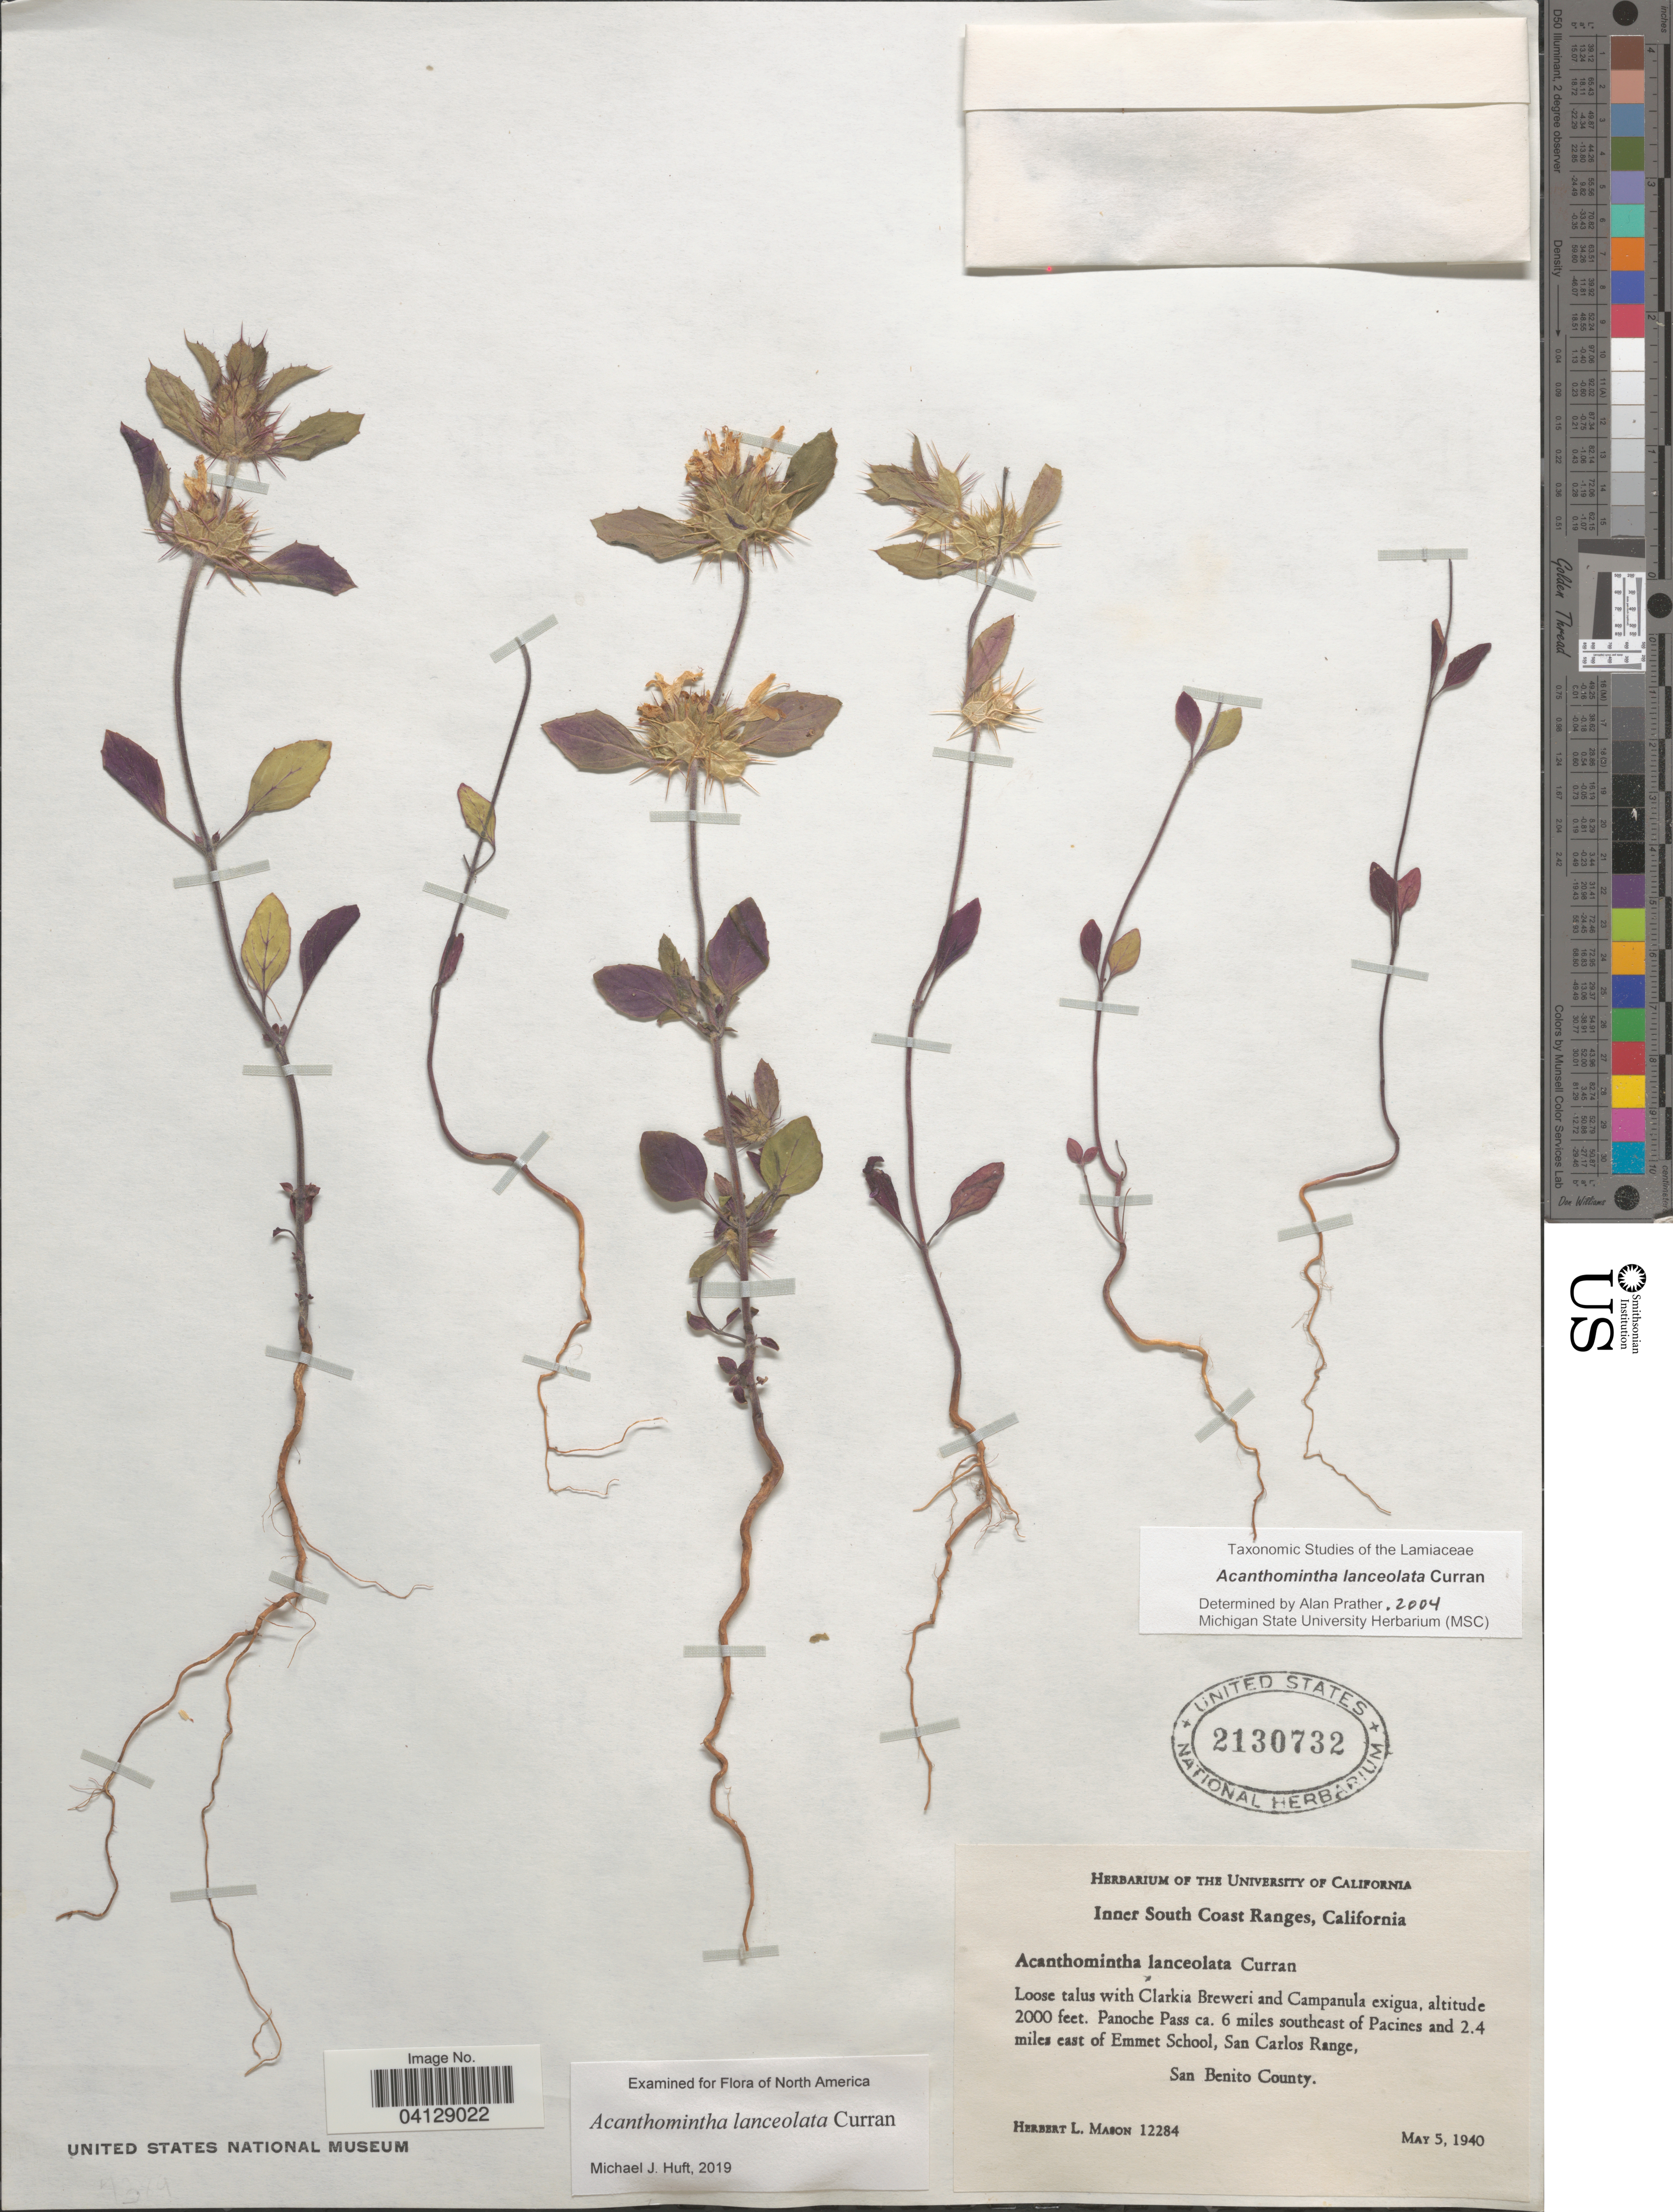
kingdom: Plantae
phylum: Tracheophyta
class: Magnoliopsida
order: Lamiales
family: Lamiaceae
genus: Acanthomintha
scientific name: Acanthomintha lanceolata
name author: Curran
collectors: H. L. Mason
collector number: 12284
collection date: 1940-05-05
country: United States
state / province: California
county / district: San Benito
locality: Inner South Coast Ranges. Panoche Pass ca. 6 miles southeast of Pacines and 2.4 miles east of Emmet School, San Carlos Range, San Benito County.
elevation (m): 610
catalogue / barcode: US 2130732